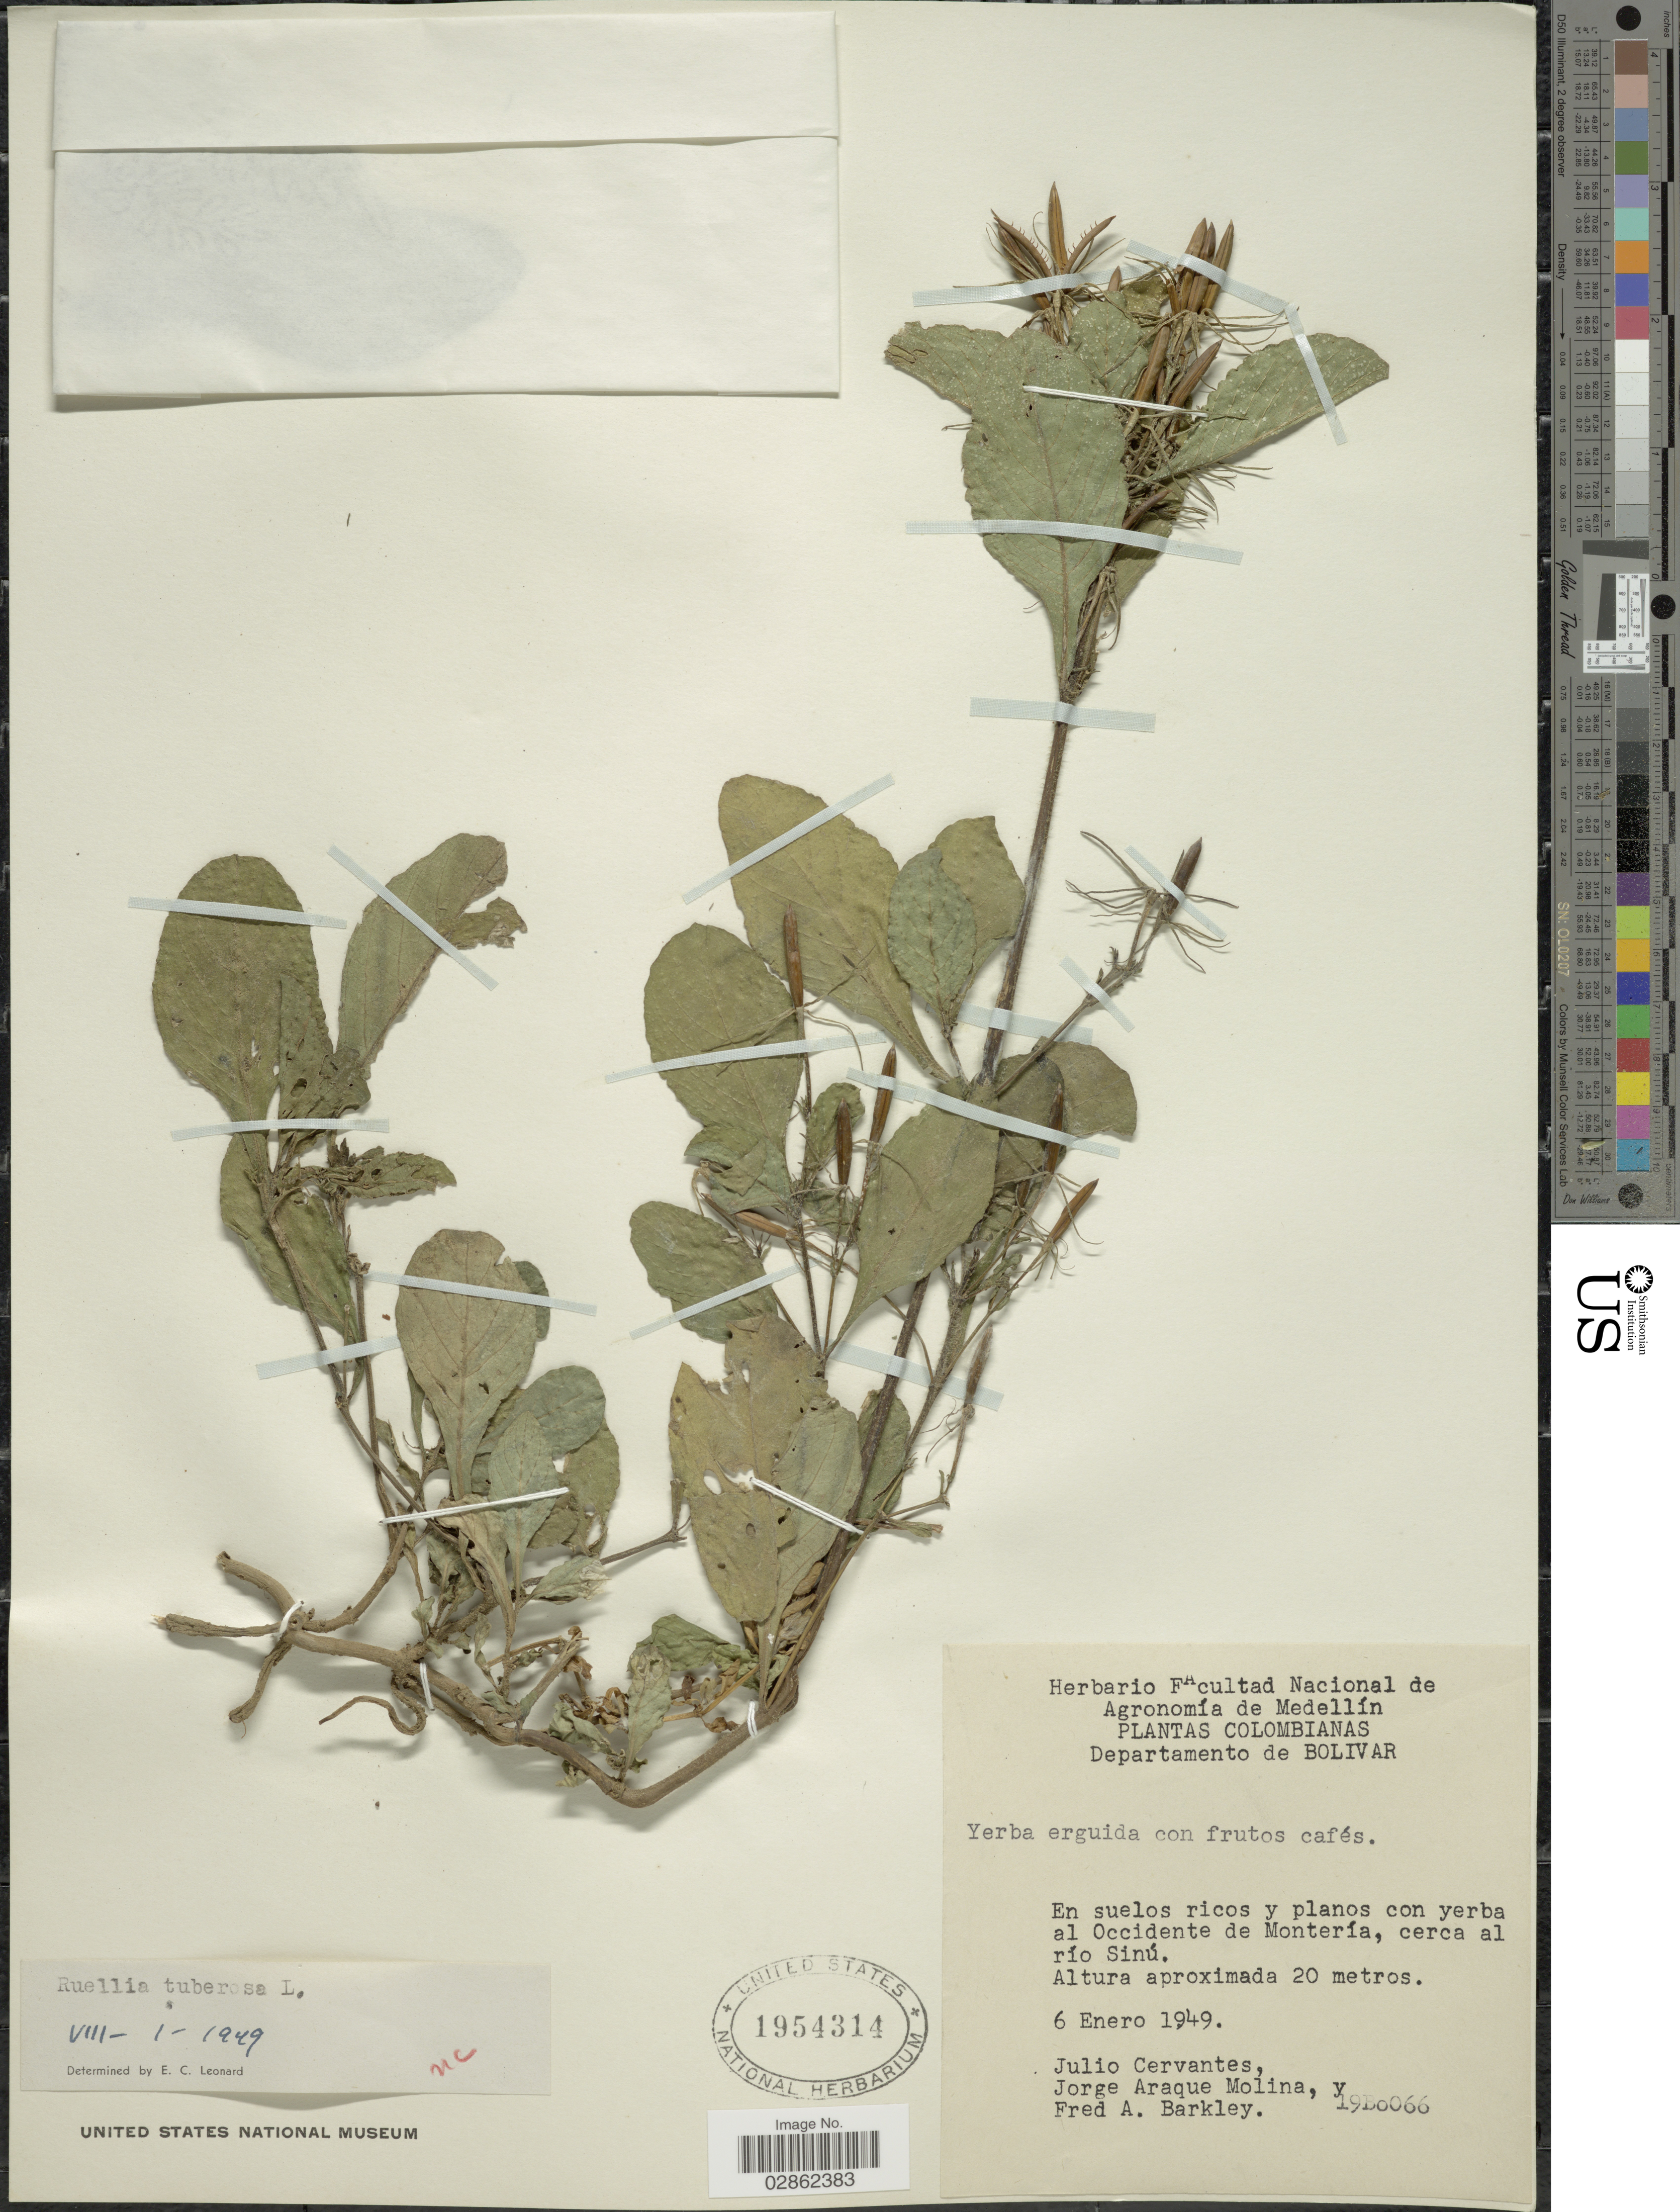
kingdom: Plantae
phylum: Tracheophyta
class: Magnoliopsida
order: Lamiales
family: Acanthaceae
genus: Ruellia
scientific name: Ruellia tuberosa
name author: L.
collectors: J. Cervantes, J. A. Molina & F. A. Barkley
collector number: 19Bo066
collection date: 1949-01-06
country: Colombia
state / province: Bolívar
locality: Departamento de Bolívar. Al Occidente de Montería, cerca al río Sinú.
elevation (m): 20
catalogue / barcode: US 1954314